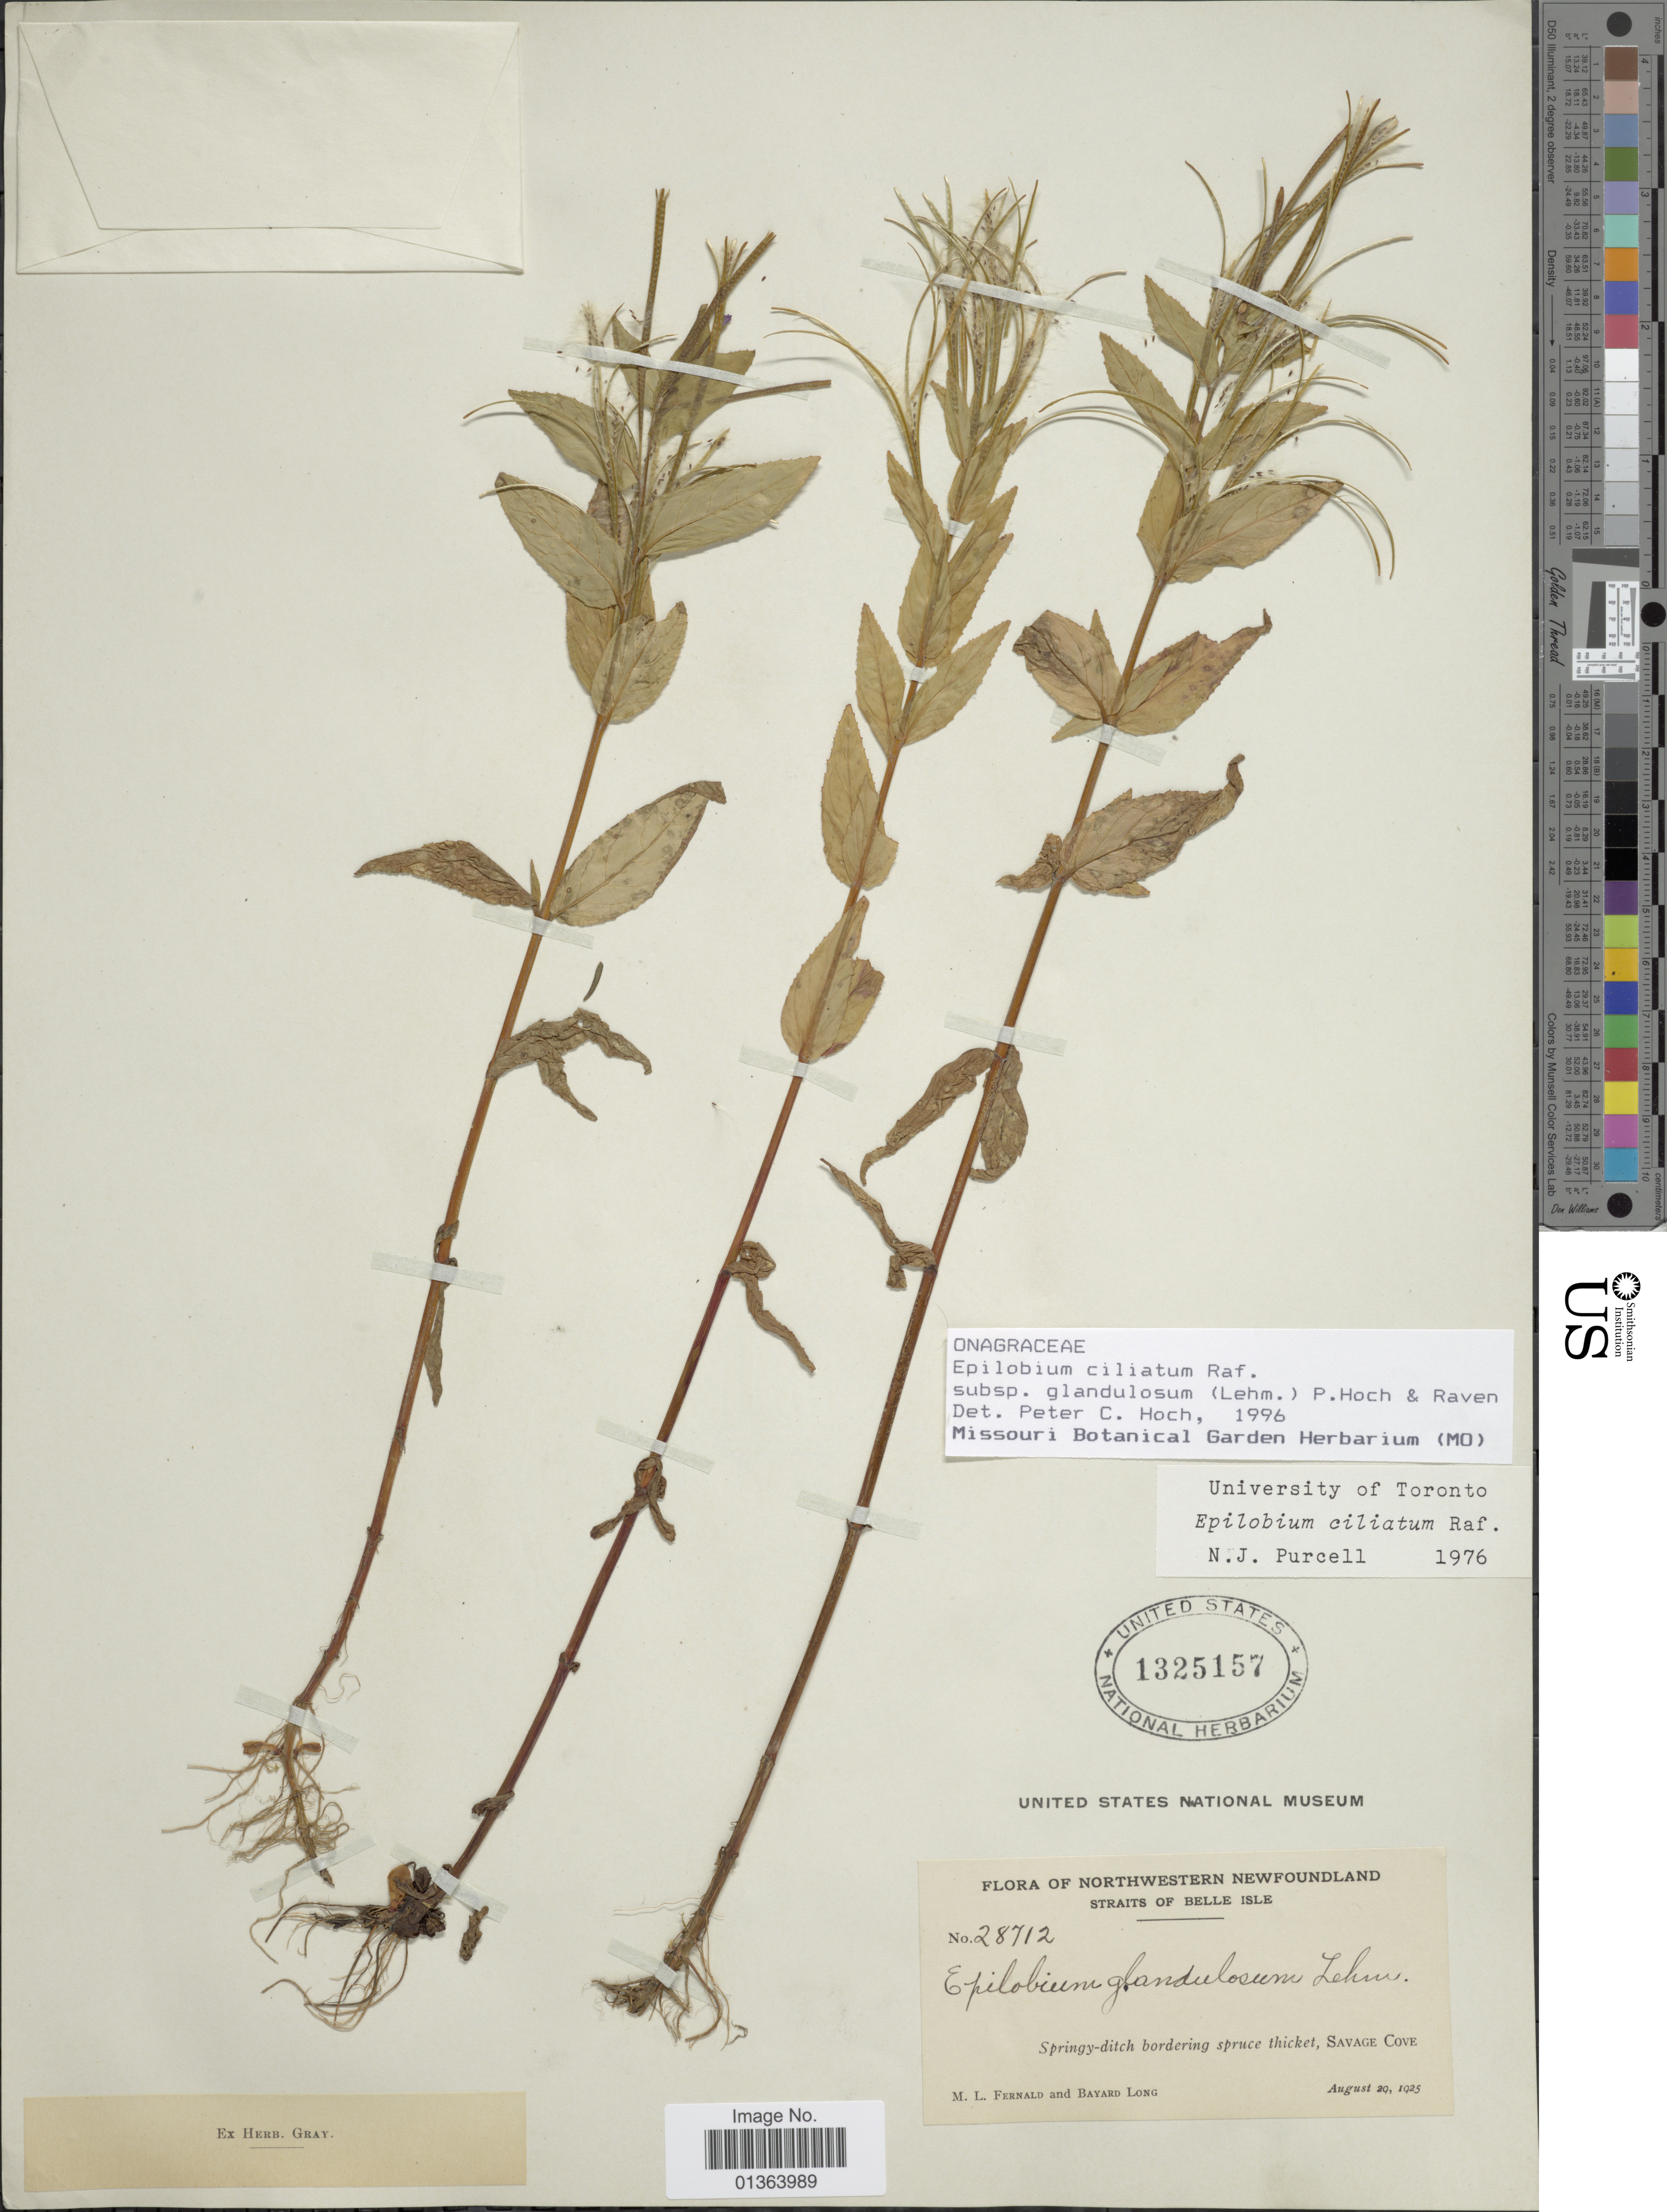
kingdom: Plantae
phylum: Tracheophyta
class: Magnoliopsida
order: Myrtales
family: Onagraceae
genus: Epilobium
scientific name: Epilobium ciliatum subsp. glandulosum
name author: (Lehm.) Hoch & P.H. Raven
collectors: M. L. Fernald & B. H. Long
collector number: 28712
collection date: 1925-08-29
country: Canada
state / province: Newfoundland and Labrador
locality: Northwestern Newfoundland. Straits of Belle Isle. Savage Cove.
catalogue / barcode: US 1325157